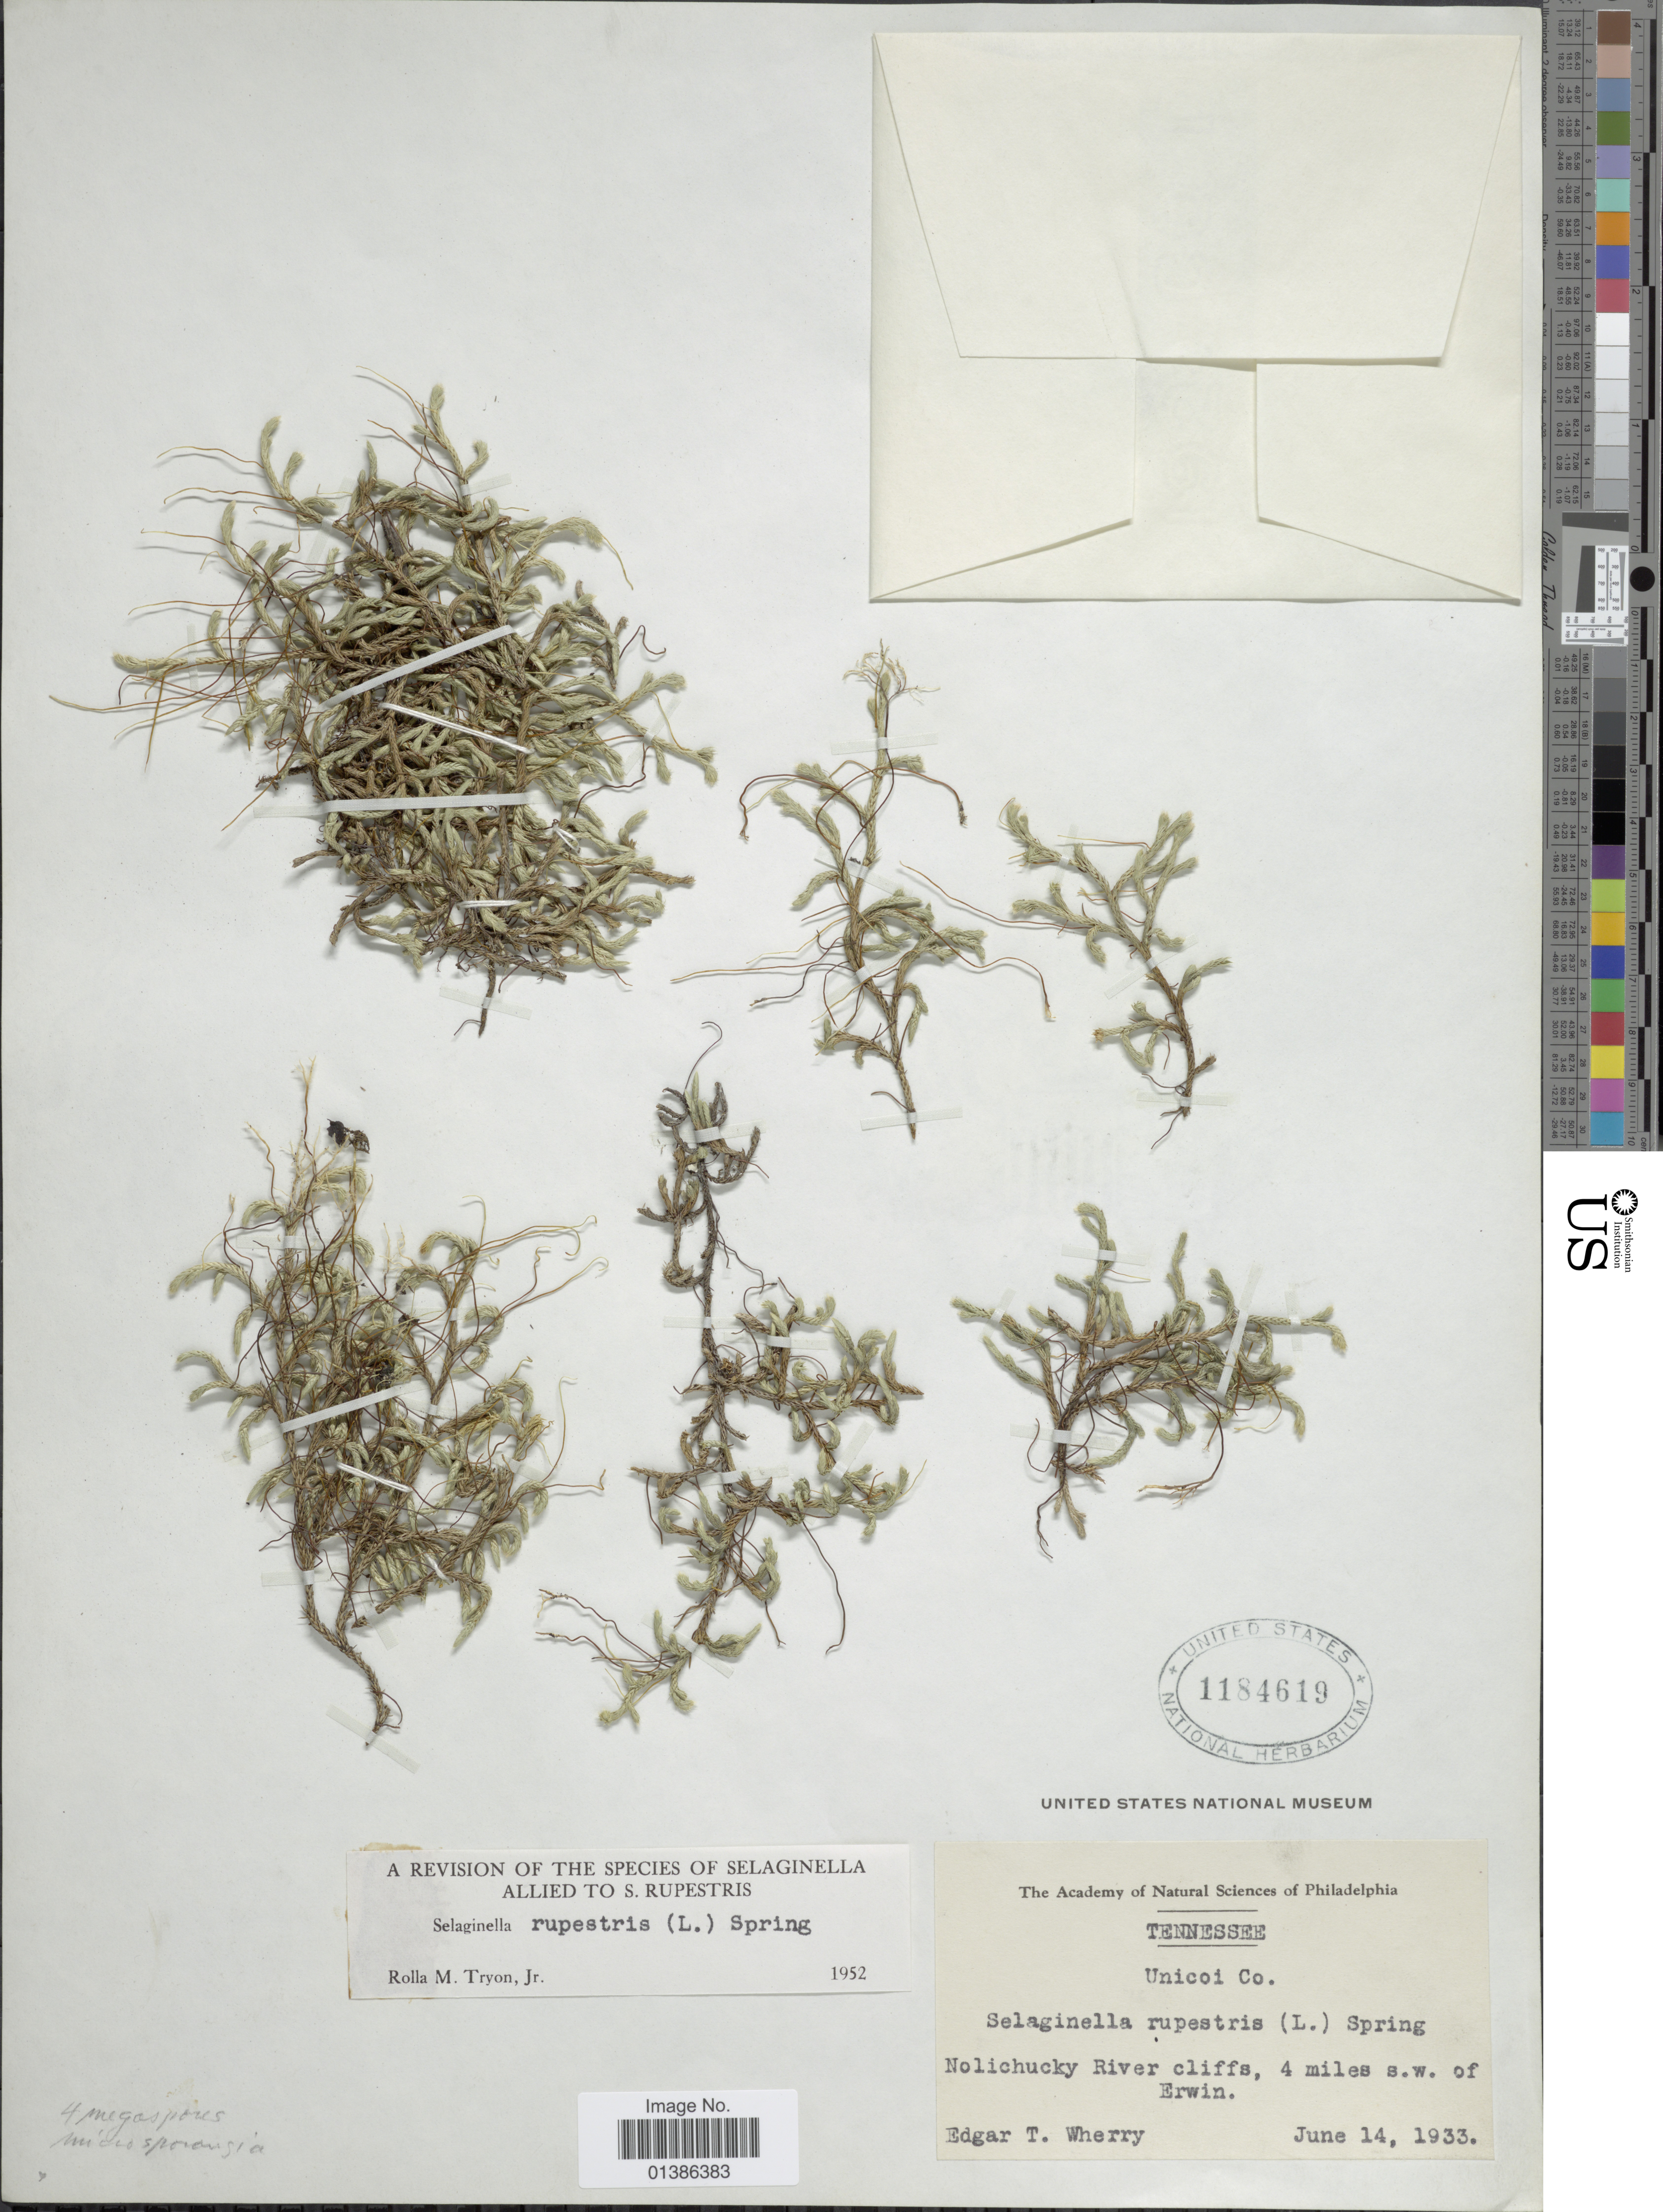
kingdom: Plantae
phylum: Tracheophyta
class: Lycopodiopsida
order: Selaginellales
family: Selaginellaceae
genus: Selaginella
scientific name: Selaginella rupestris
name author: (L.) Spring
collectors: E. T. Wherry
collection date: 1933-06-14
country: United States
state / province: Tennessee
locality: Unicoi Co. Nolichucky River cliffs, 4 miles s.w. of Erwin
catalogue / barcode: US 1184619